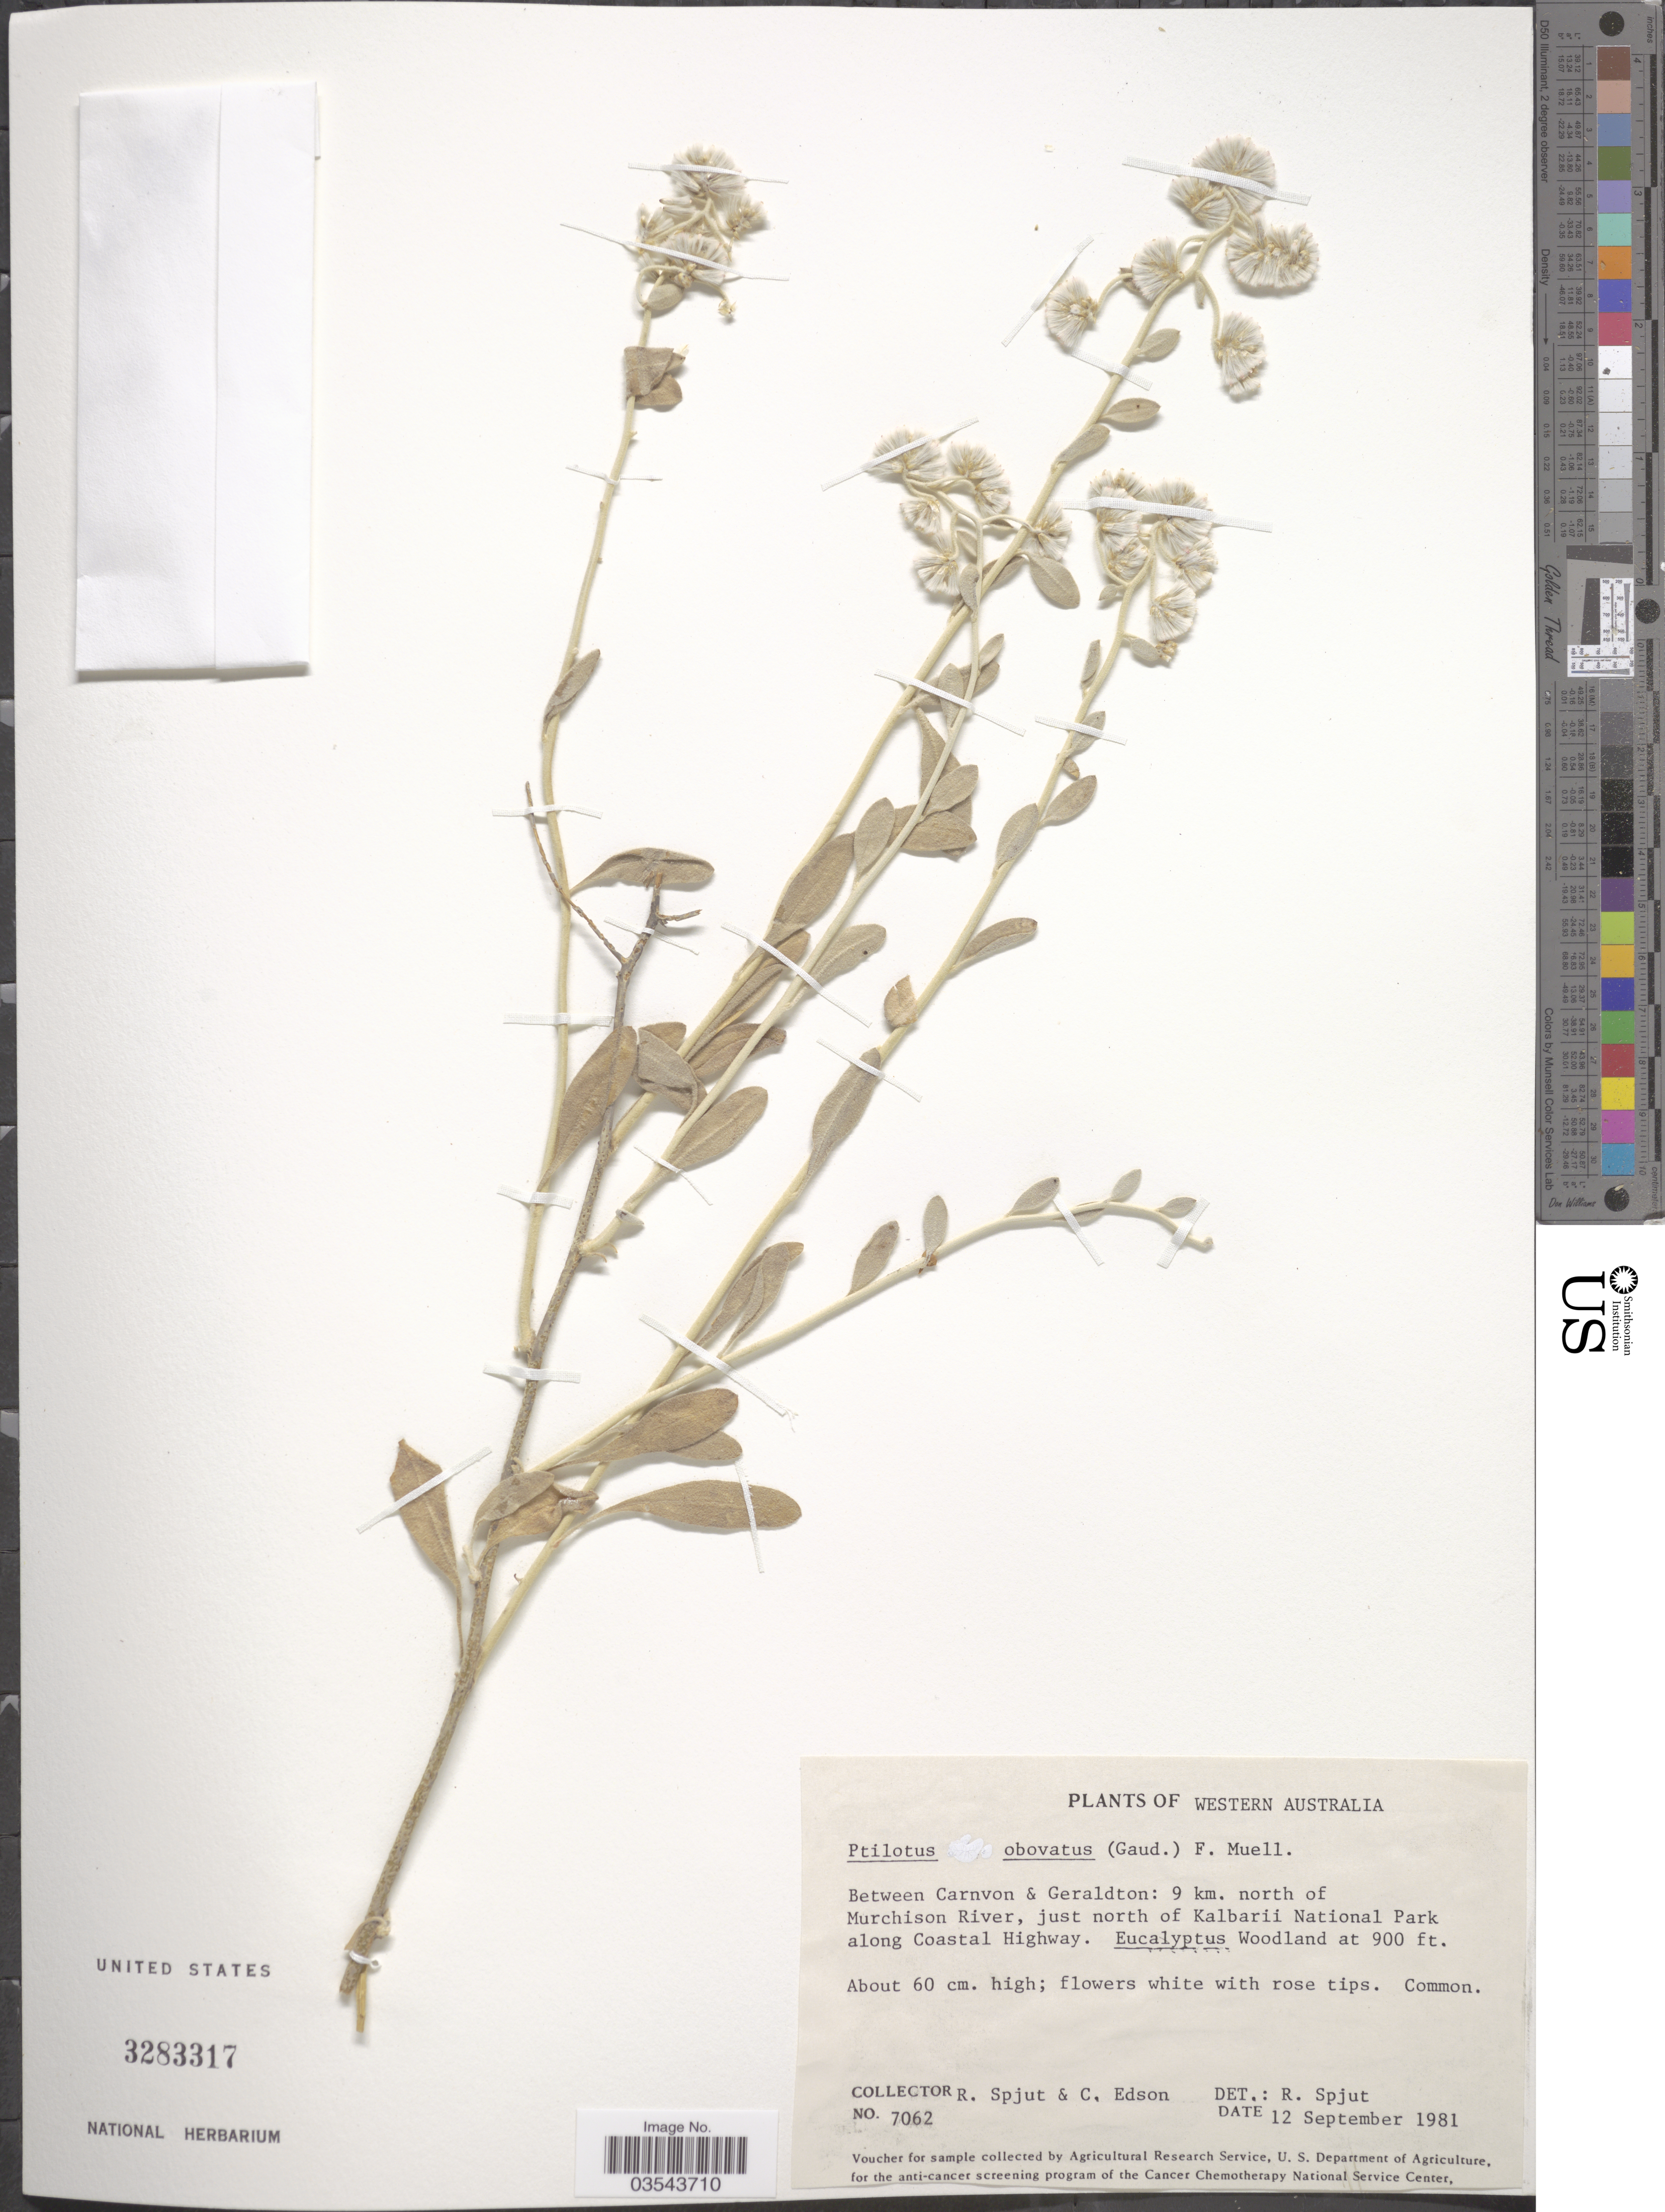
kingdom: Plantae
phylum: Tracheophyta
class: Magnoliopsida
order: Caryophyllales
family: Amaranthaceae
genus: Ptilotus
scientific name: Ptilotus obovatus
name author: (Gaudich.) F. Muell.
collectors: R. Spjut & C. Edson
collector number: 7062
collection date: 1981-09-12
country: Australia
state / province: Western Australia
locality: Between Carnvon & Geraldton: 9 km. north of Murchison River, just north of Kalbarii National Park along Coastal Highway.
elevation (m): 274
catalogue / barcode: US 3283317